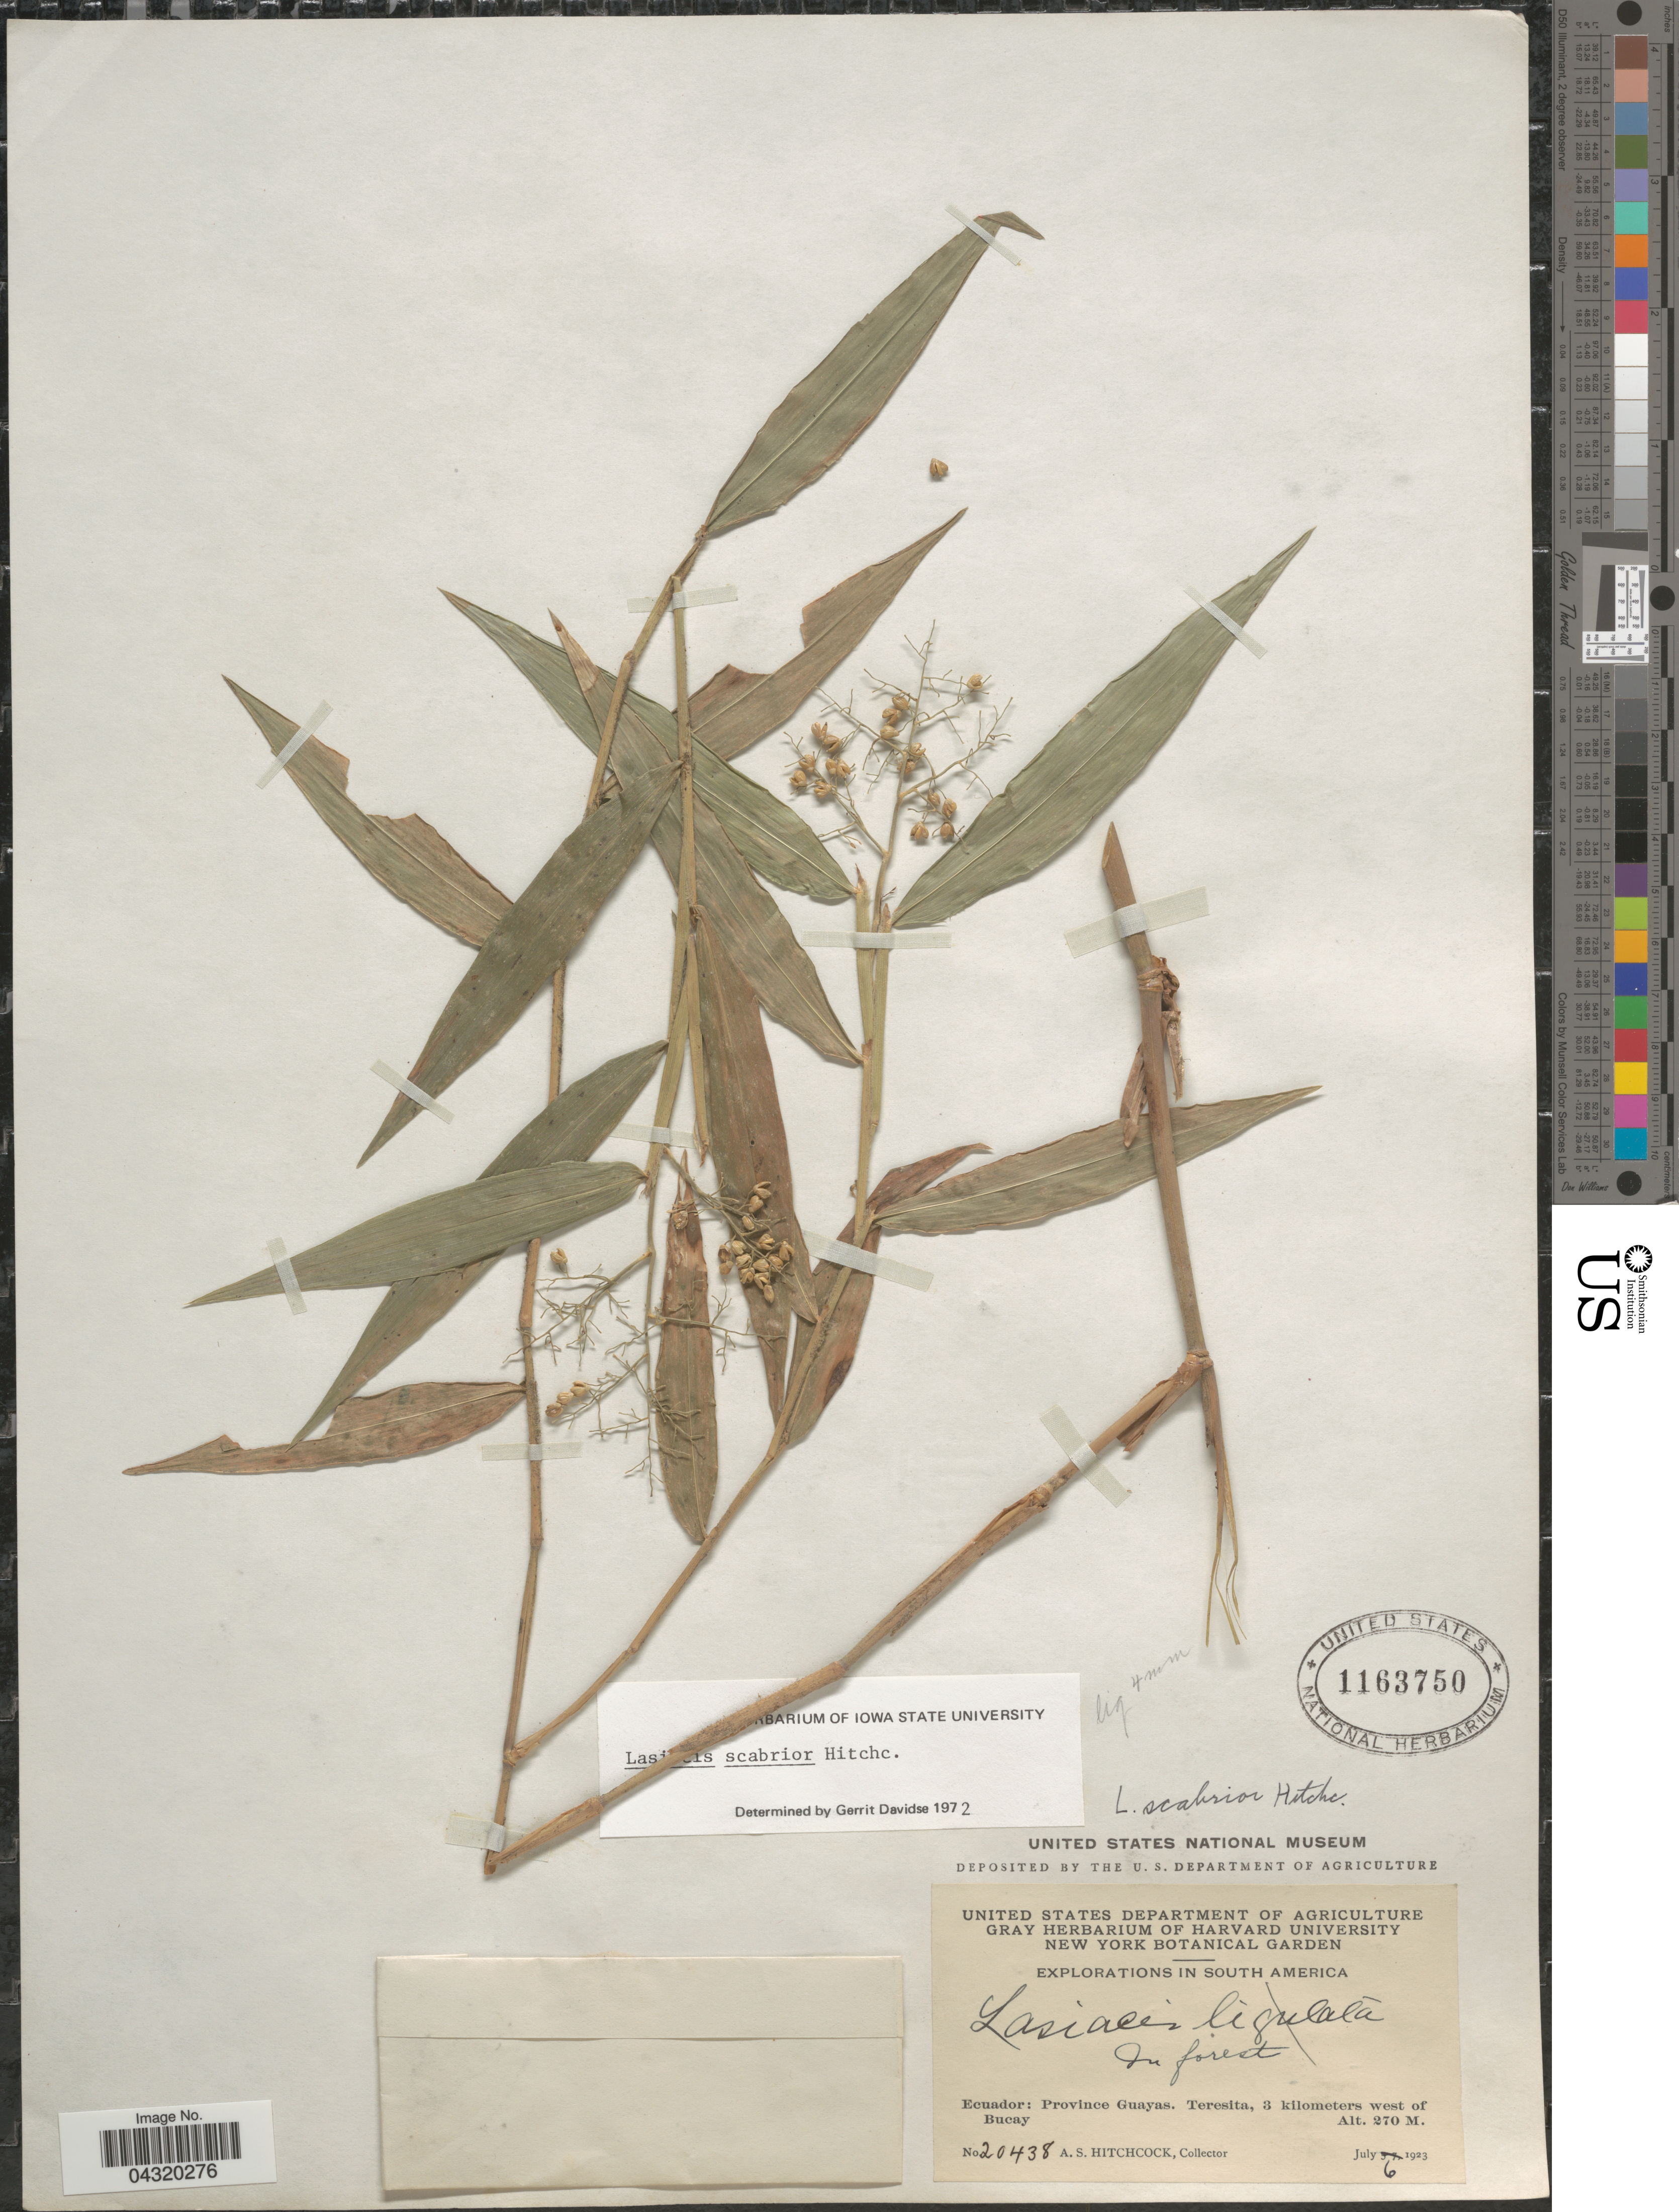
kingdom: Plantae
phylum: Tracheophyta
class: Liliopsida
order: Poales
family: Poaceae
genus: Lasiacis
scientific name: Lasiacis scabrior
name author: Hitchc.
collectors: A. S. Hitchcock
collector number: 20438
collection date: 1923-07-06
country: Ecuador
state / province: Guayas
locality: Explorations in South America. Teresita, 3 kilometers west of Bucay.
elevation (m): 270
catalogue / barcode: US 1163750